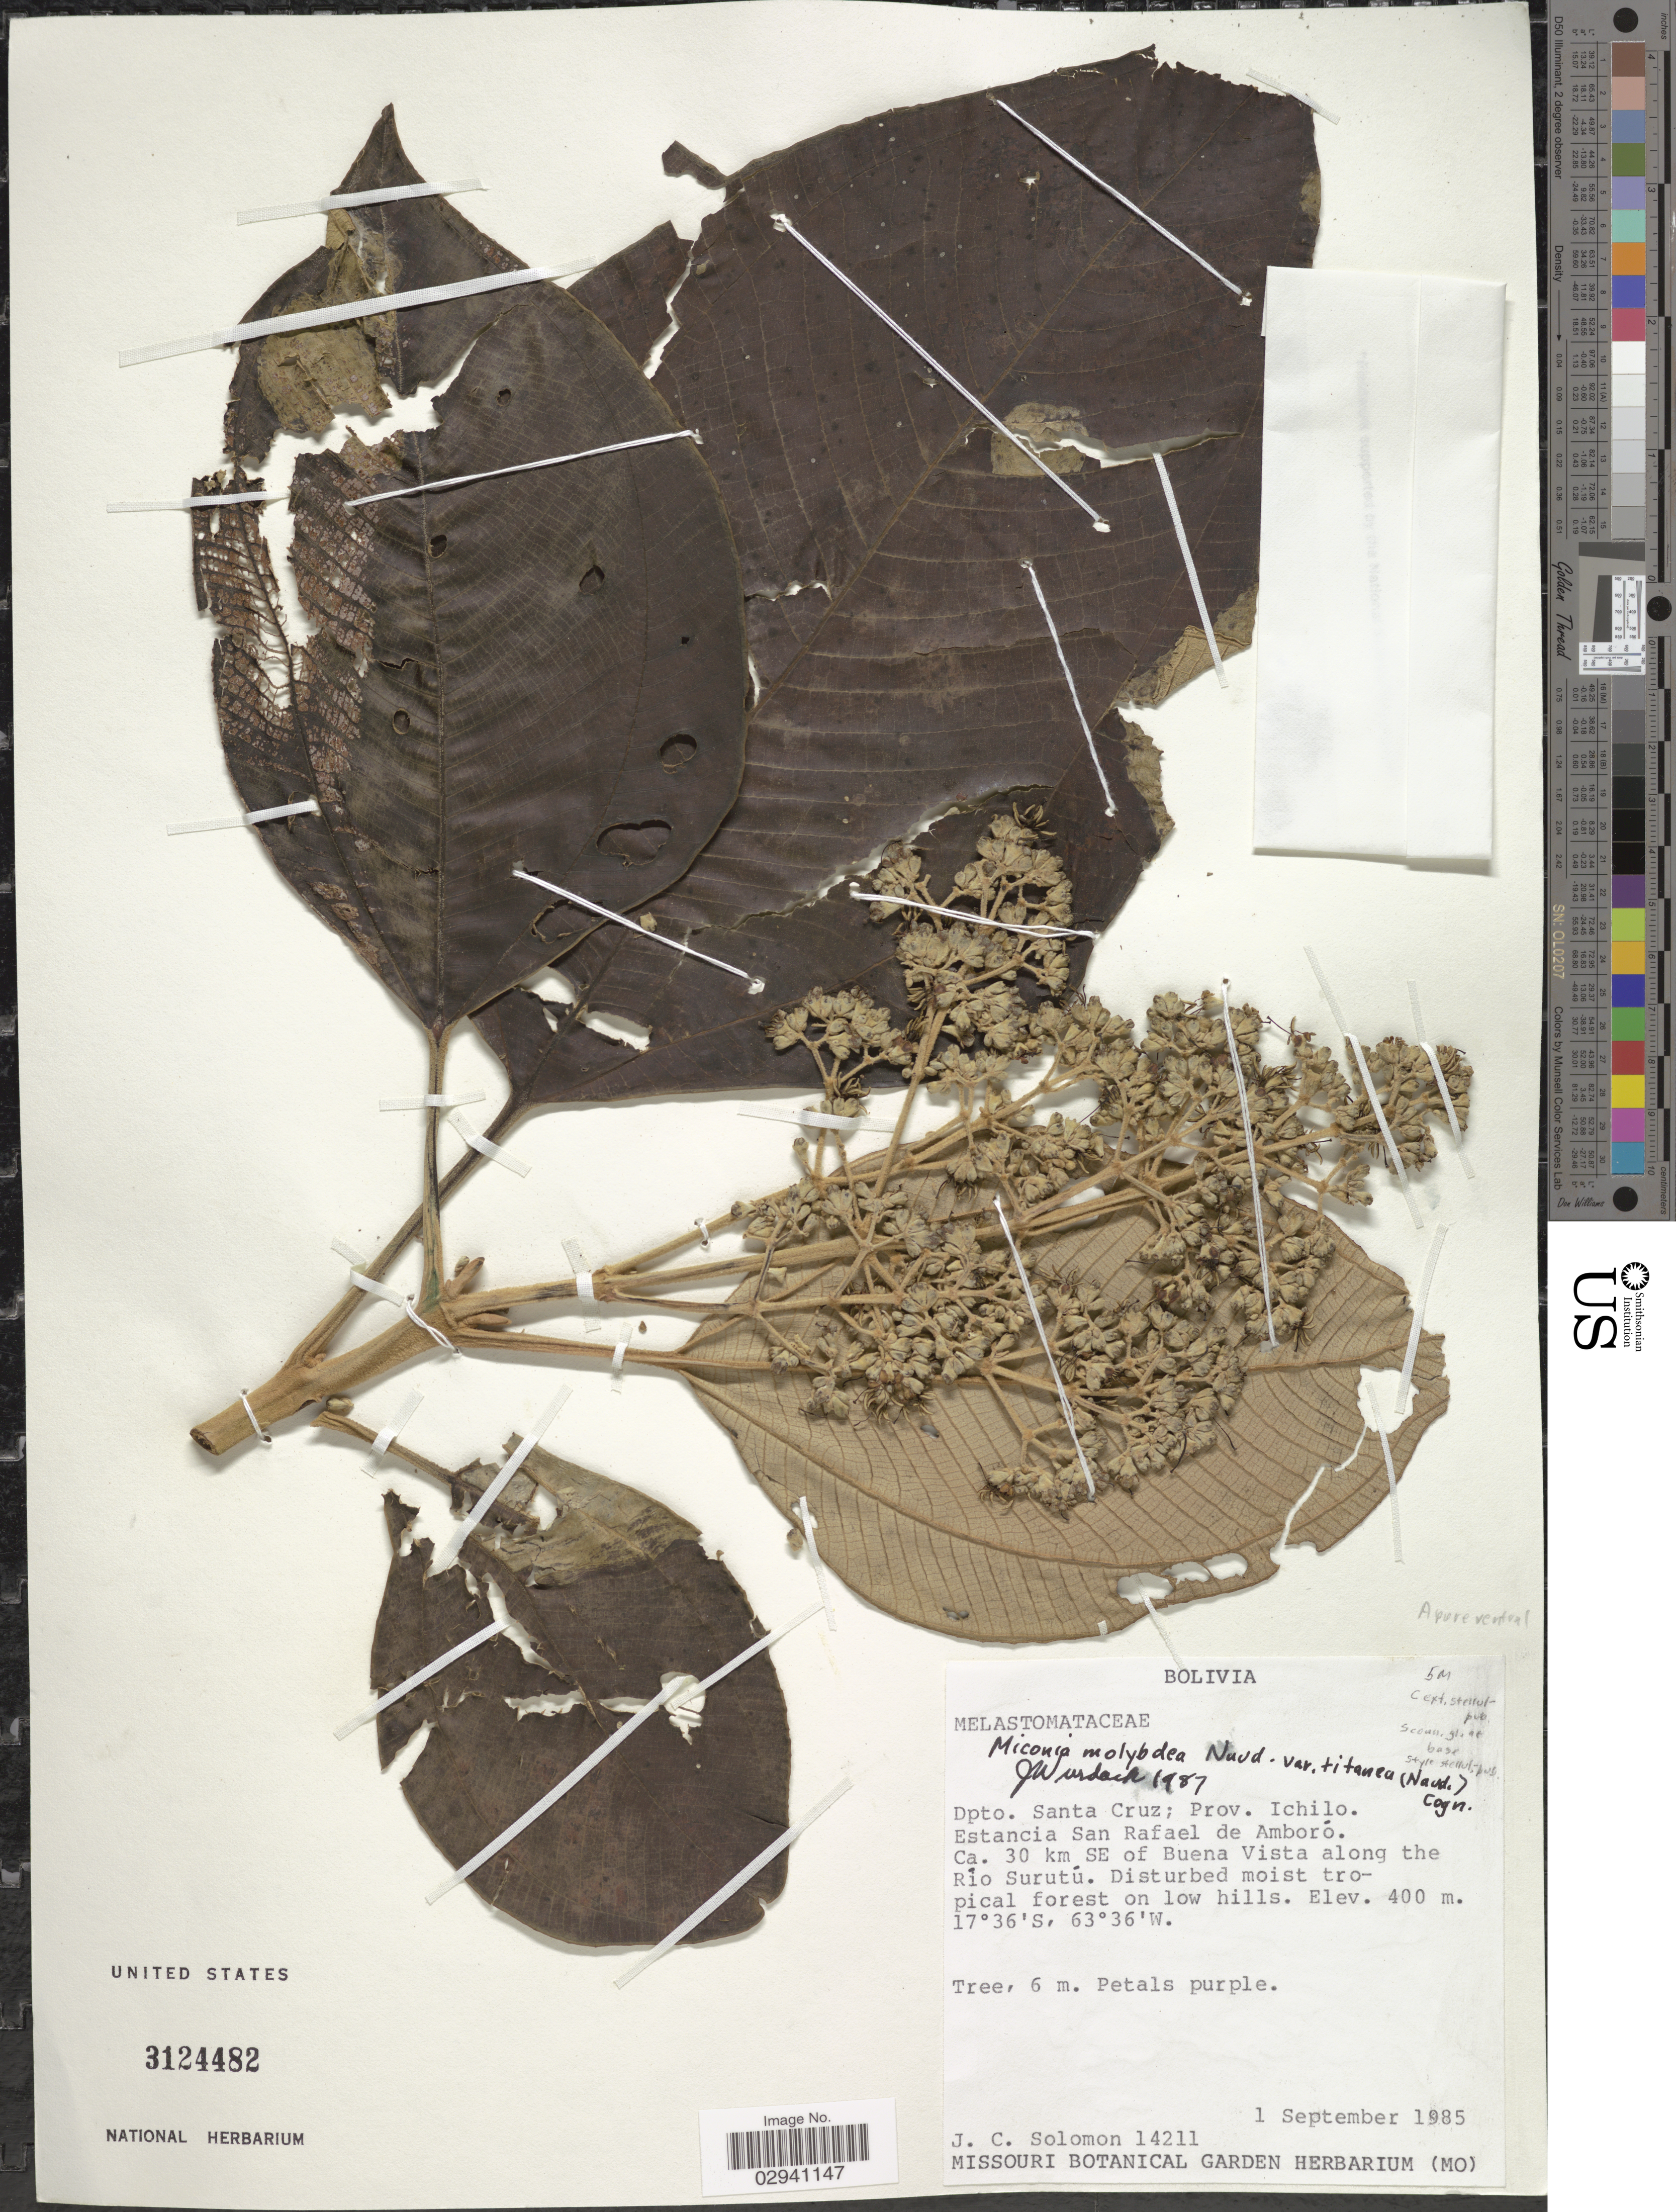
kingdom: Plantae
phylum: Tracheophyta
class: Magnoliopsida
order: Myrtales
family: Melastomataceae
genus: Miconia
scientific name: Miconia molybdea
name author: Naudin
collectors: J. C. Solomon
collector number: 14211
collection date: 1985-09-01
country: Bolivia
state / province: Santa Cruz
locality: Dpto. Santa Cruz; Prov. Ichilo. Estancia San Rafael de Amboró. Ca. 30 km SE of Buena Vista along the Río Surutú.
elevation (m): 400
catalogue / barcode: US 3124482